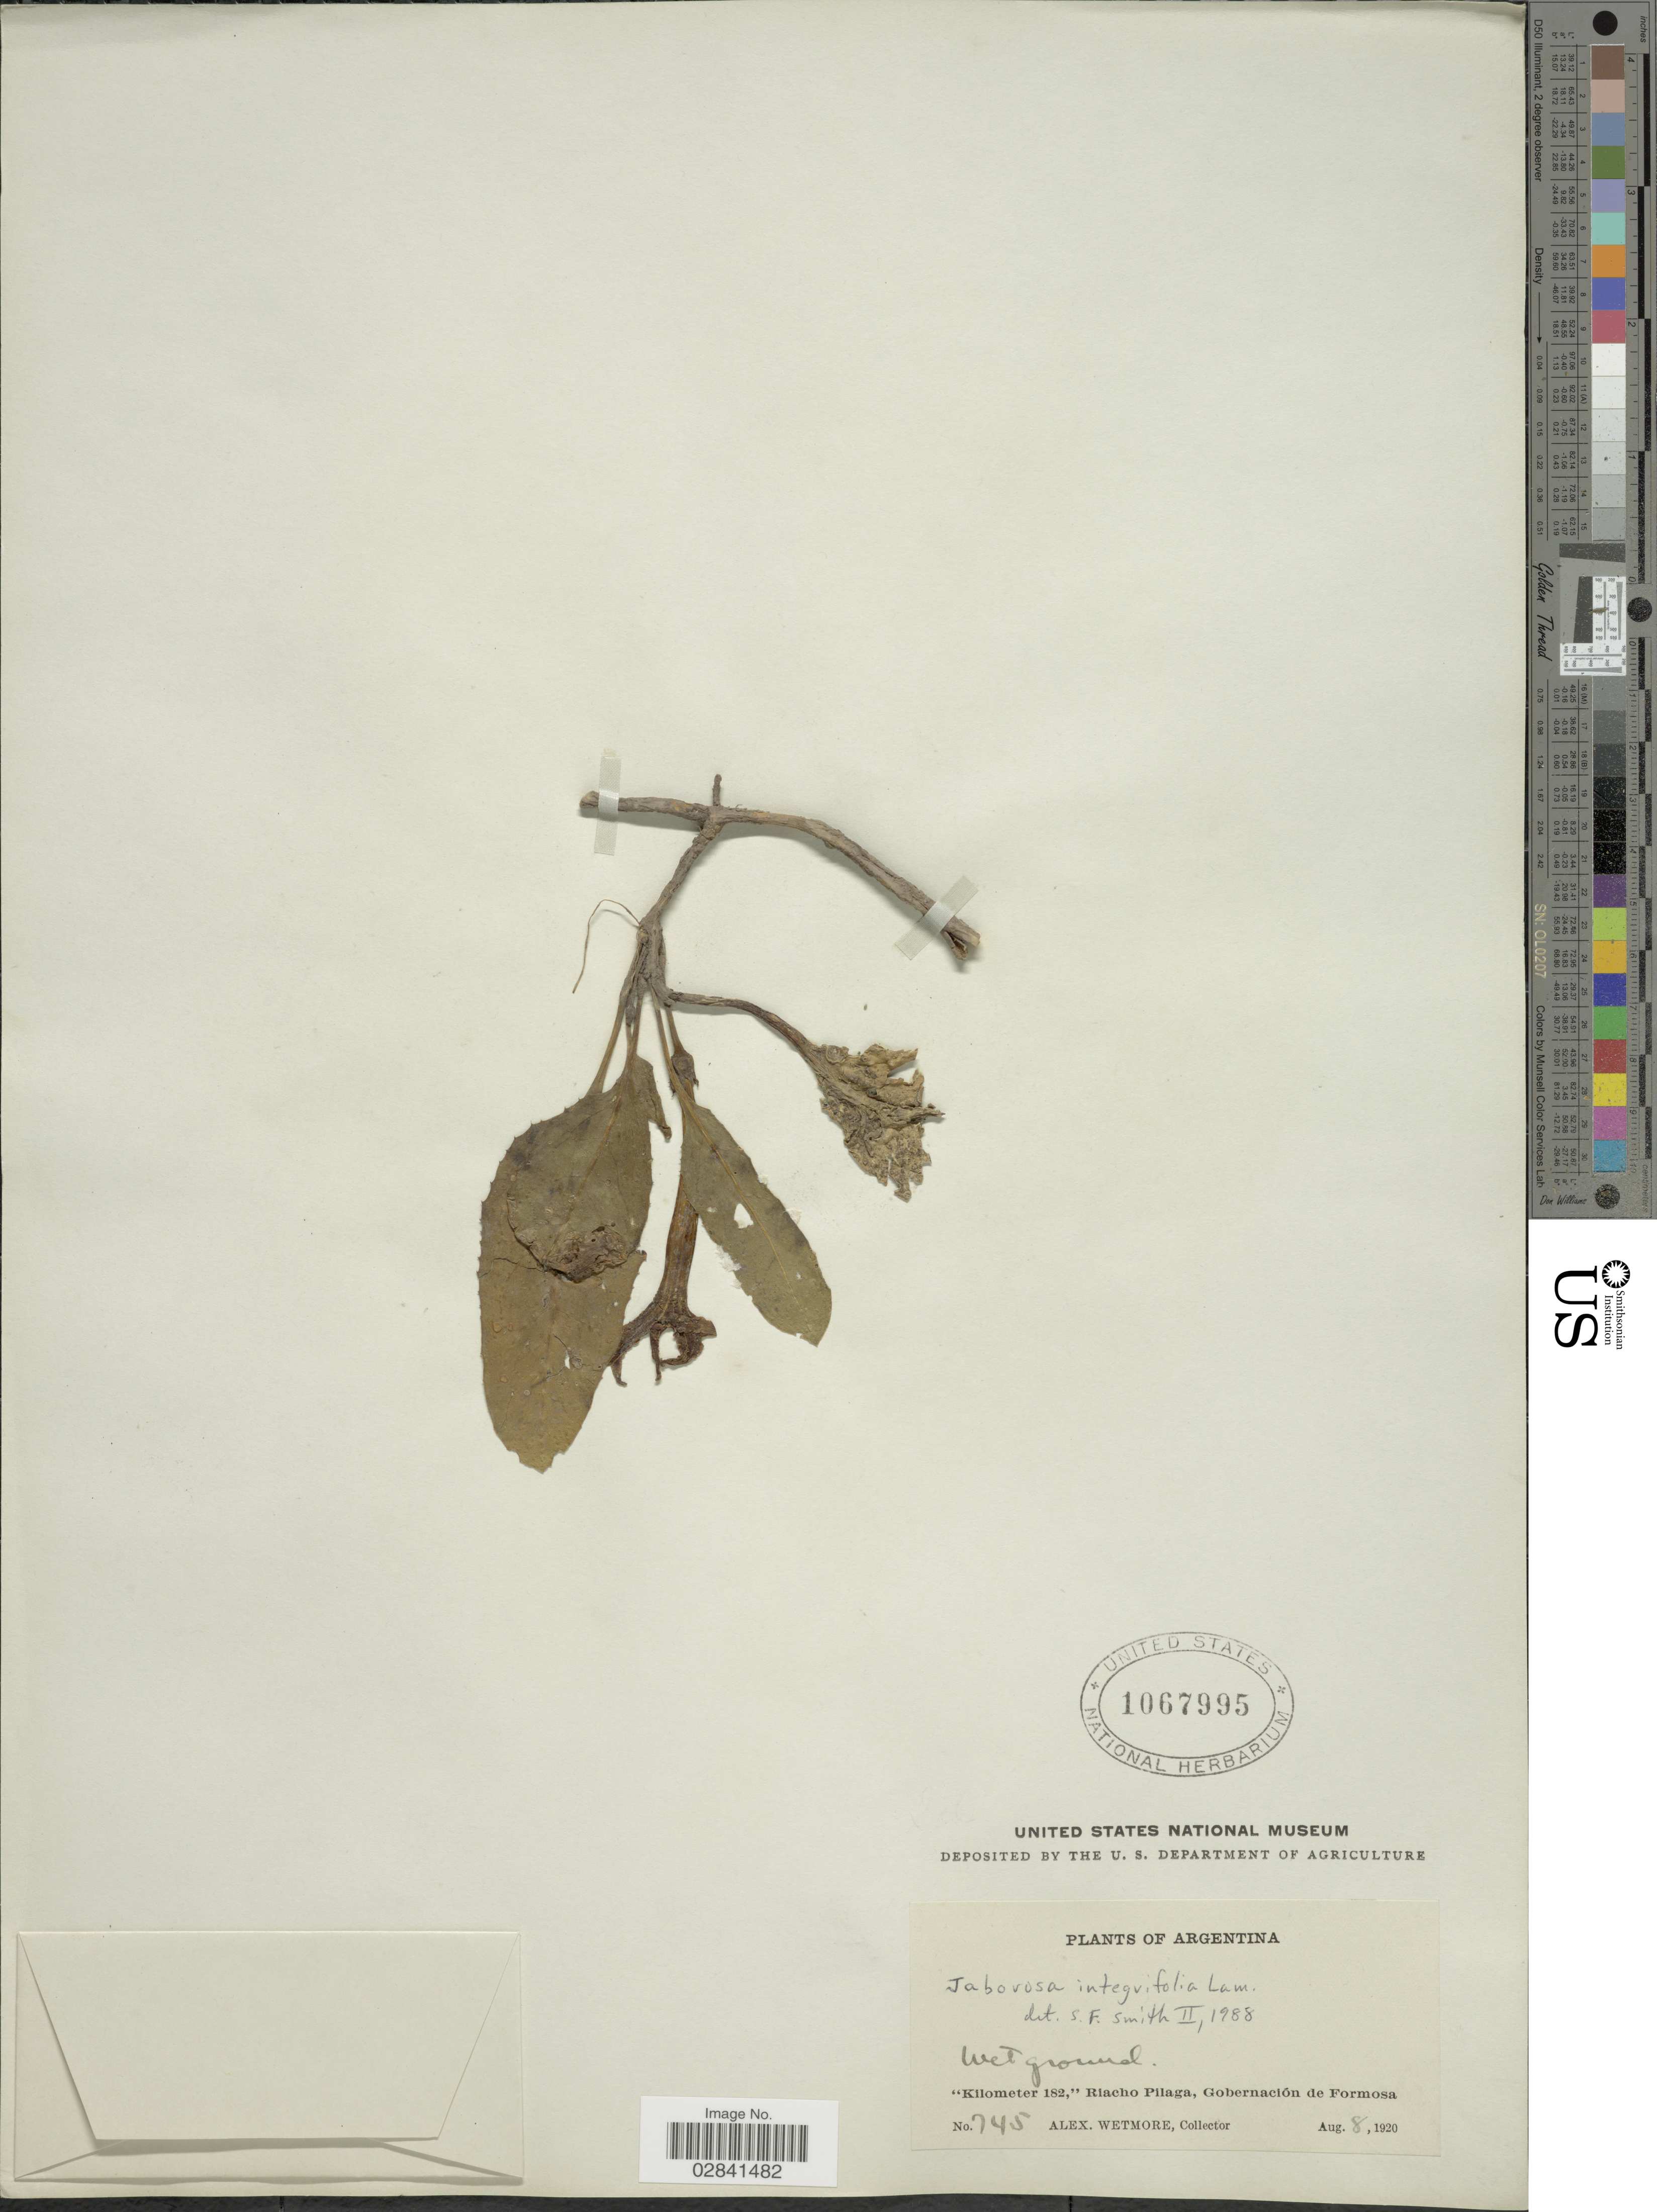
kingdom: Plantae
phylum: Tracheophyta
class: Magnoliopsida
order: Solanales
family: Solanaceae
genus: Jaborosa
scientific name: Jaborosa integrifolia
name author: Lam.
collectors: A. Wetmore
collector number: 745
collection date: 1920-08-08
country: Argentina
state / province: Formosa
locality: Kilometer 182,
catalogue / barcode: US 1067995